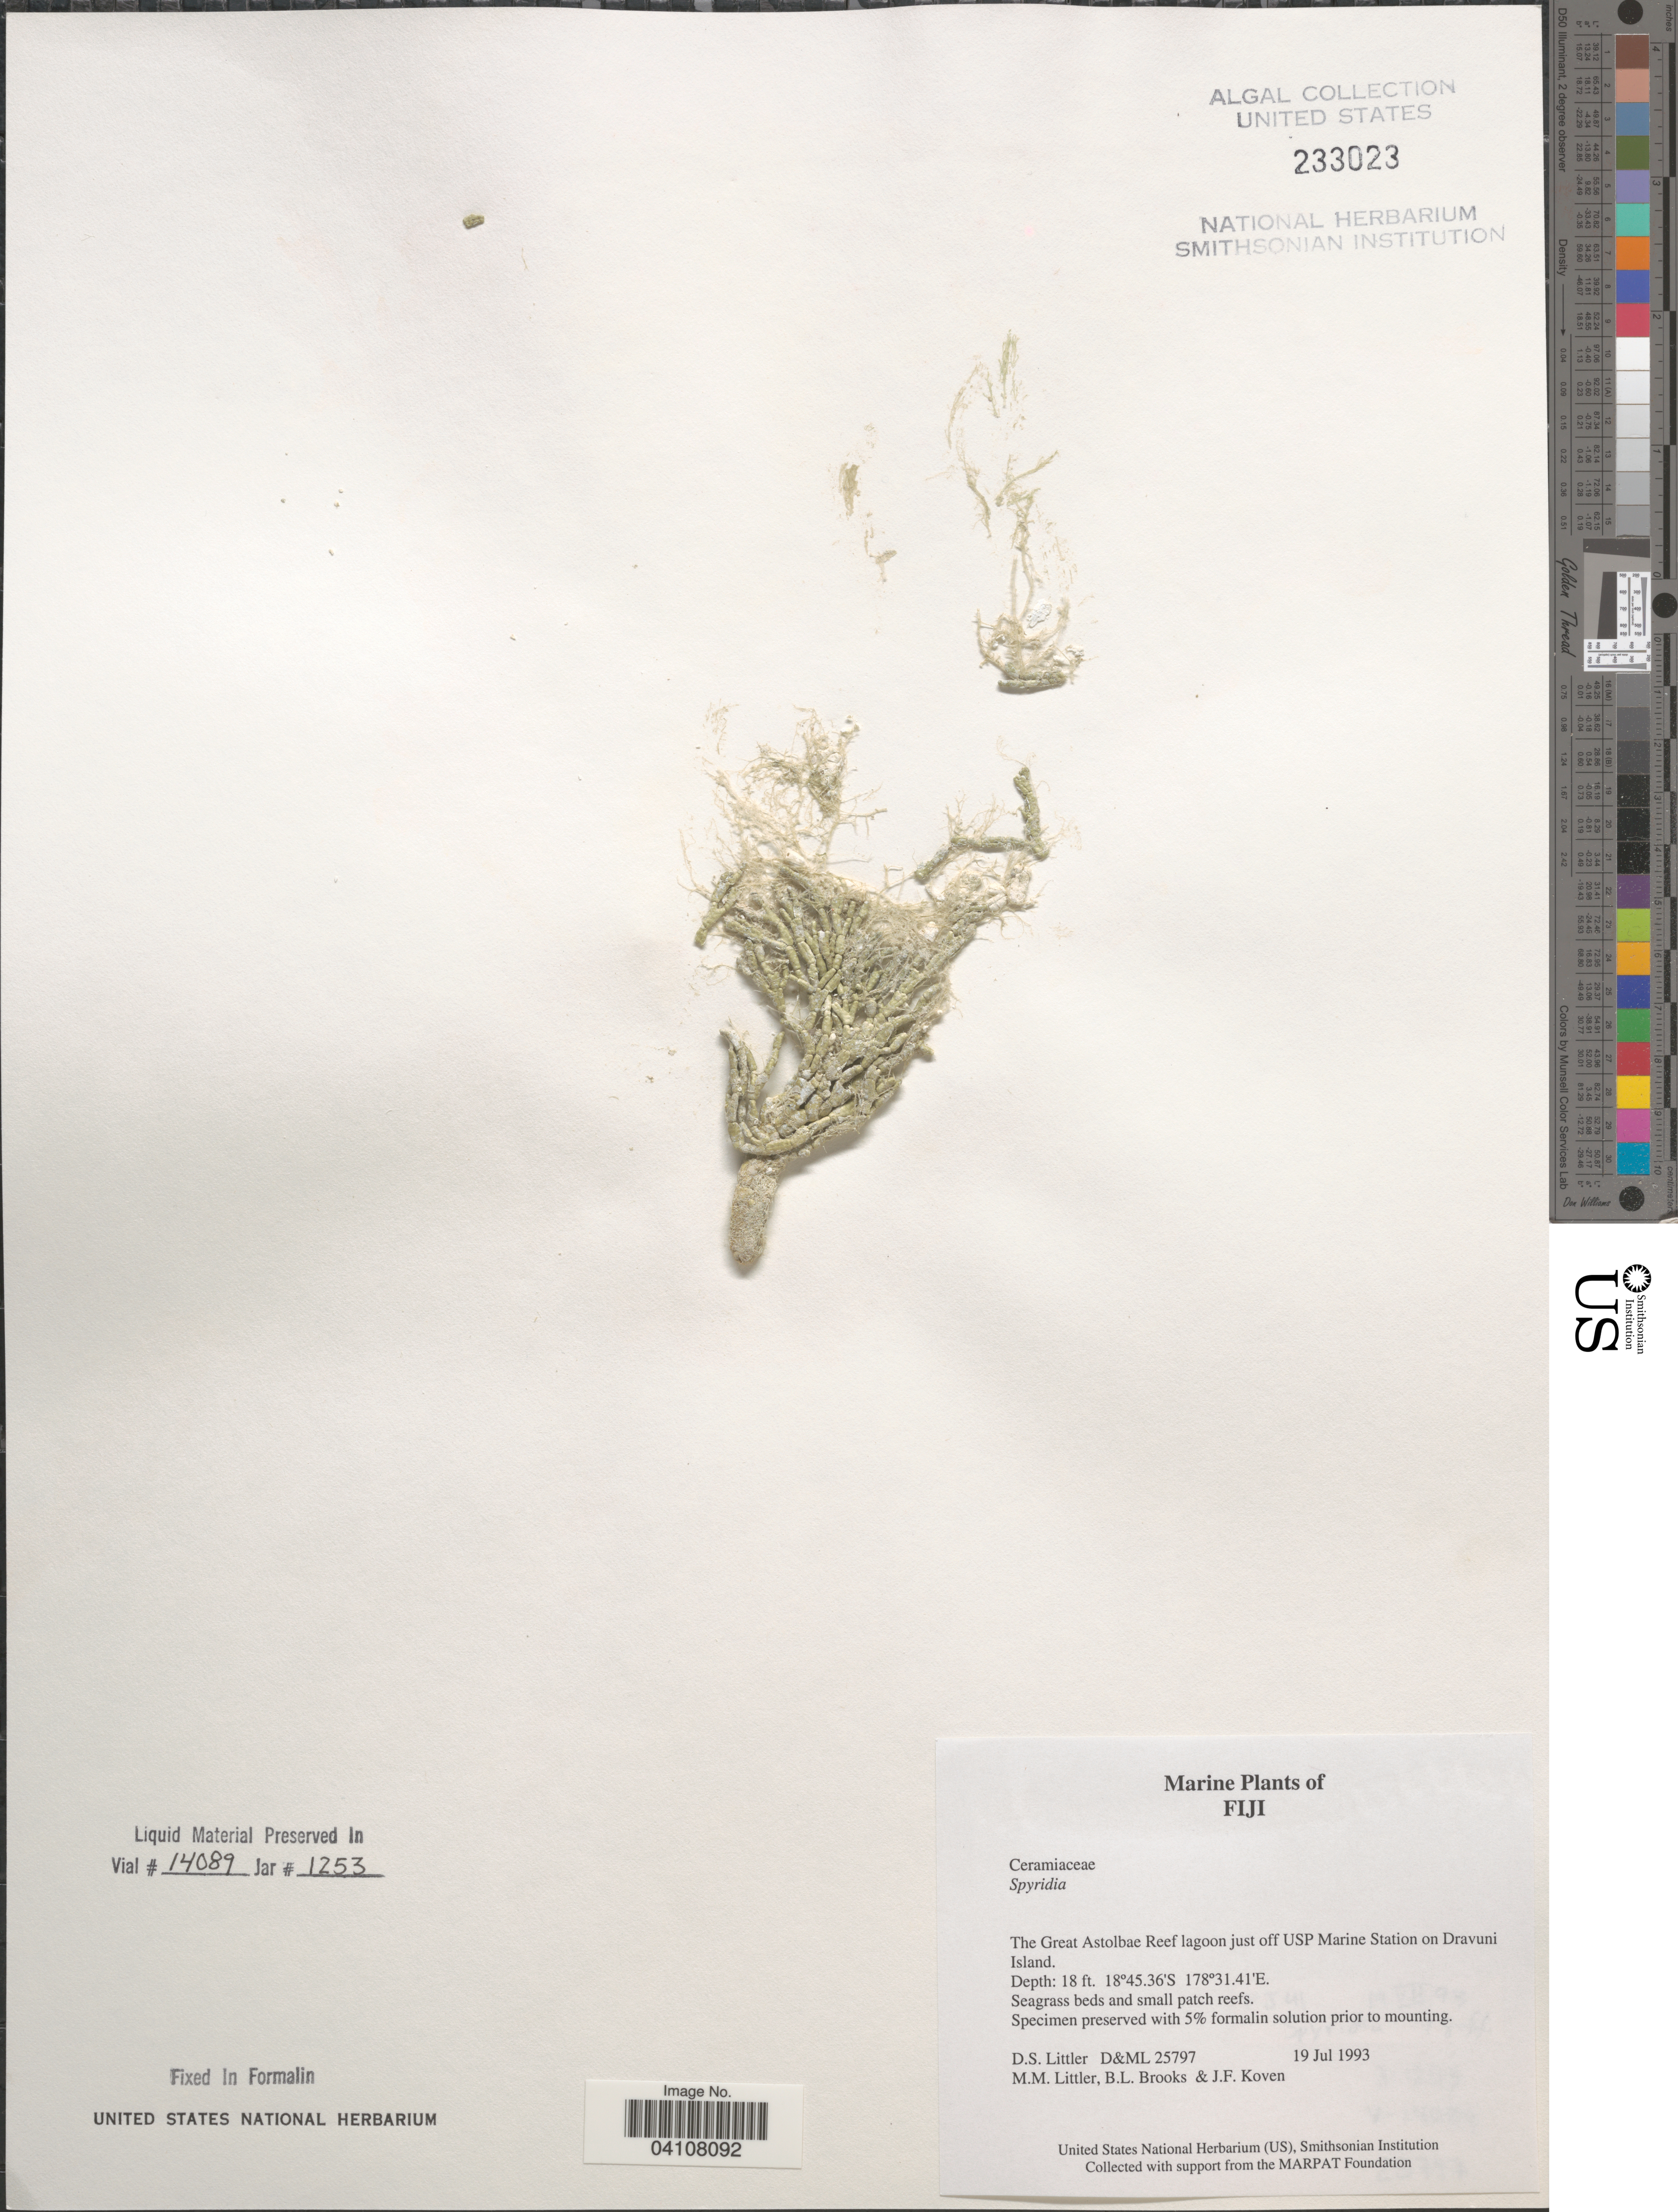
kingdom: Plantae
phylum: Rhodophyta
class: Florideophyceae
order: Ceramiales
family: Spyridiaceae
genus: Spyridia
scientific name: Spyridia sp.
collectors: D. S. Littler, B. Brooks & J. Koven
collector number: D&ML25797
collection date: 1993-07-19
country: Fiji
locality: The Great Astolbae Reef lagoon just off USP Marine Station on Dravuni Island.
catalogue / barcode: US 233023